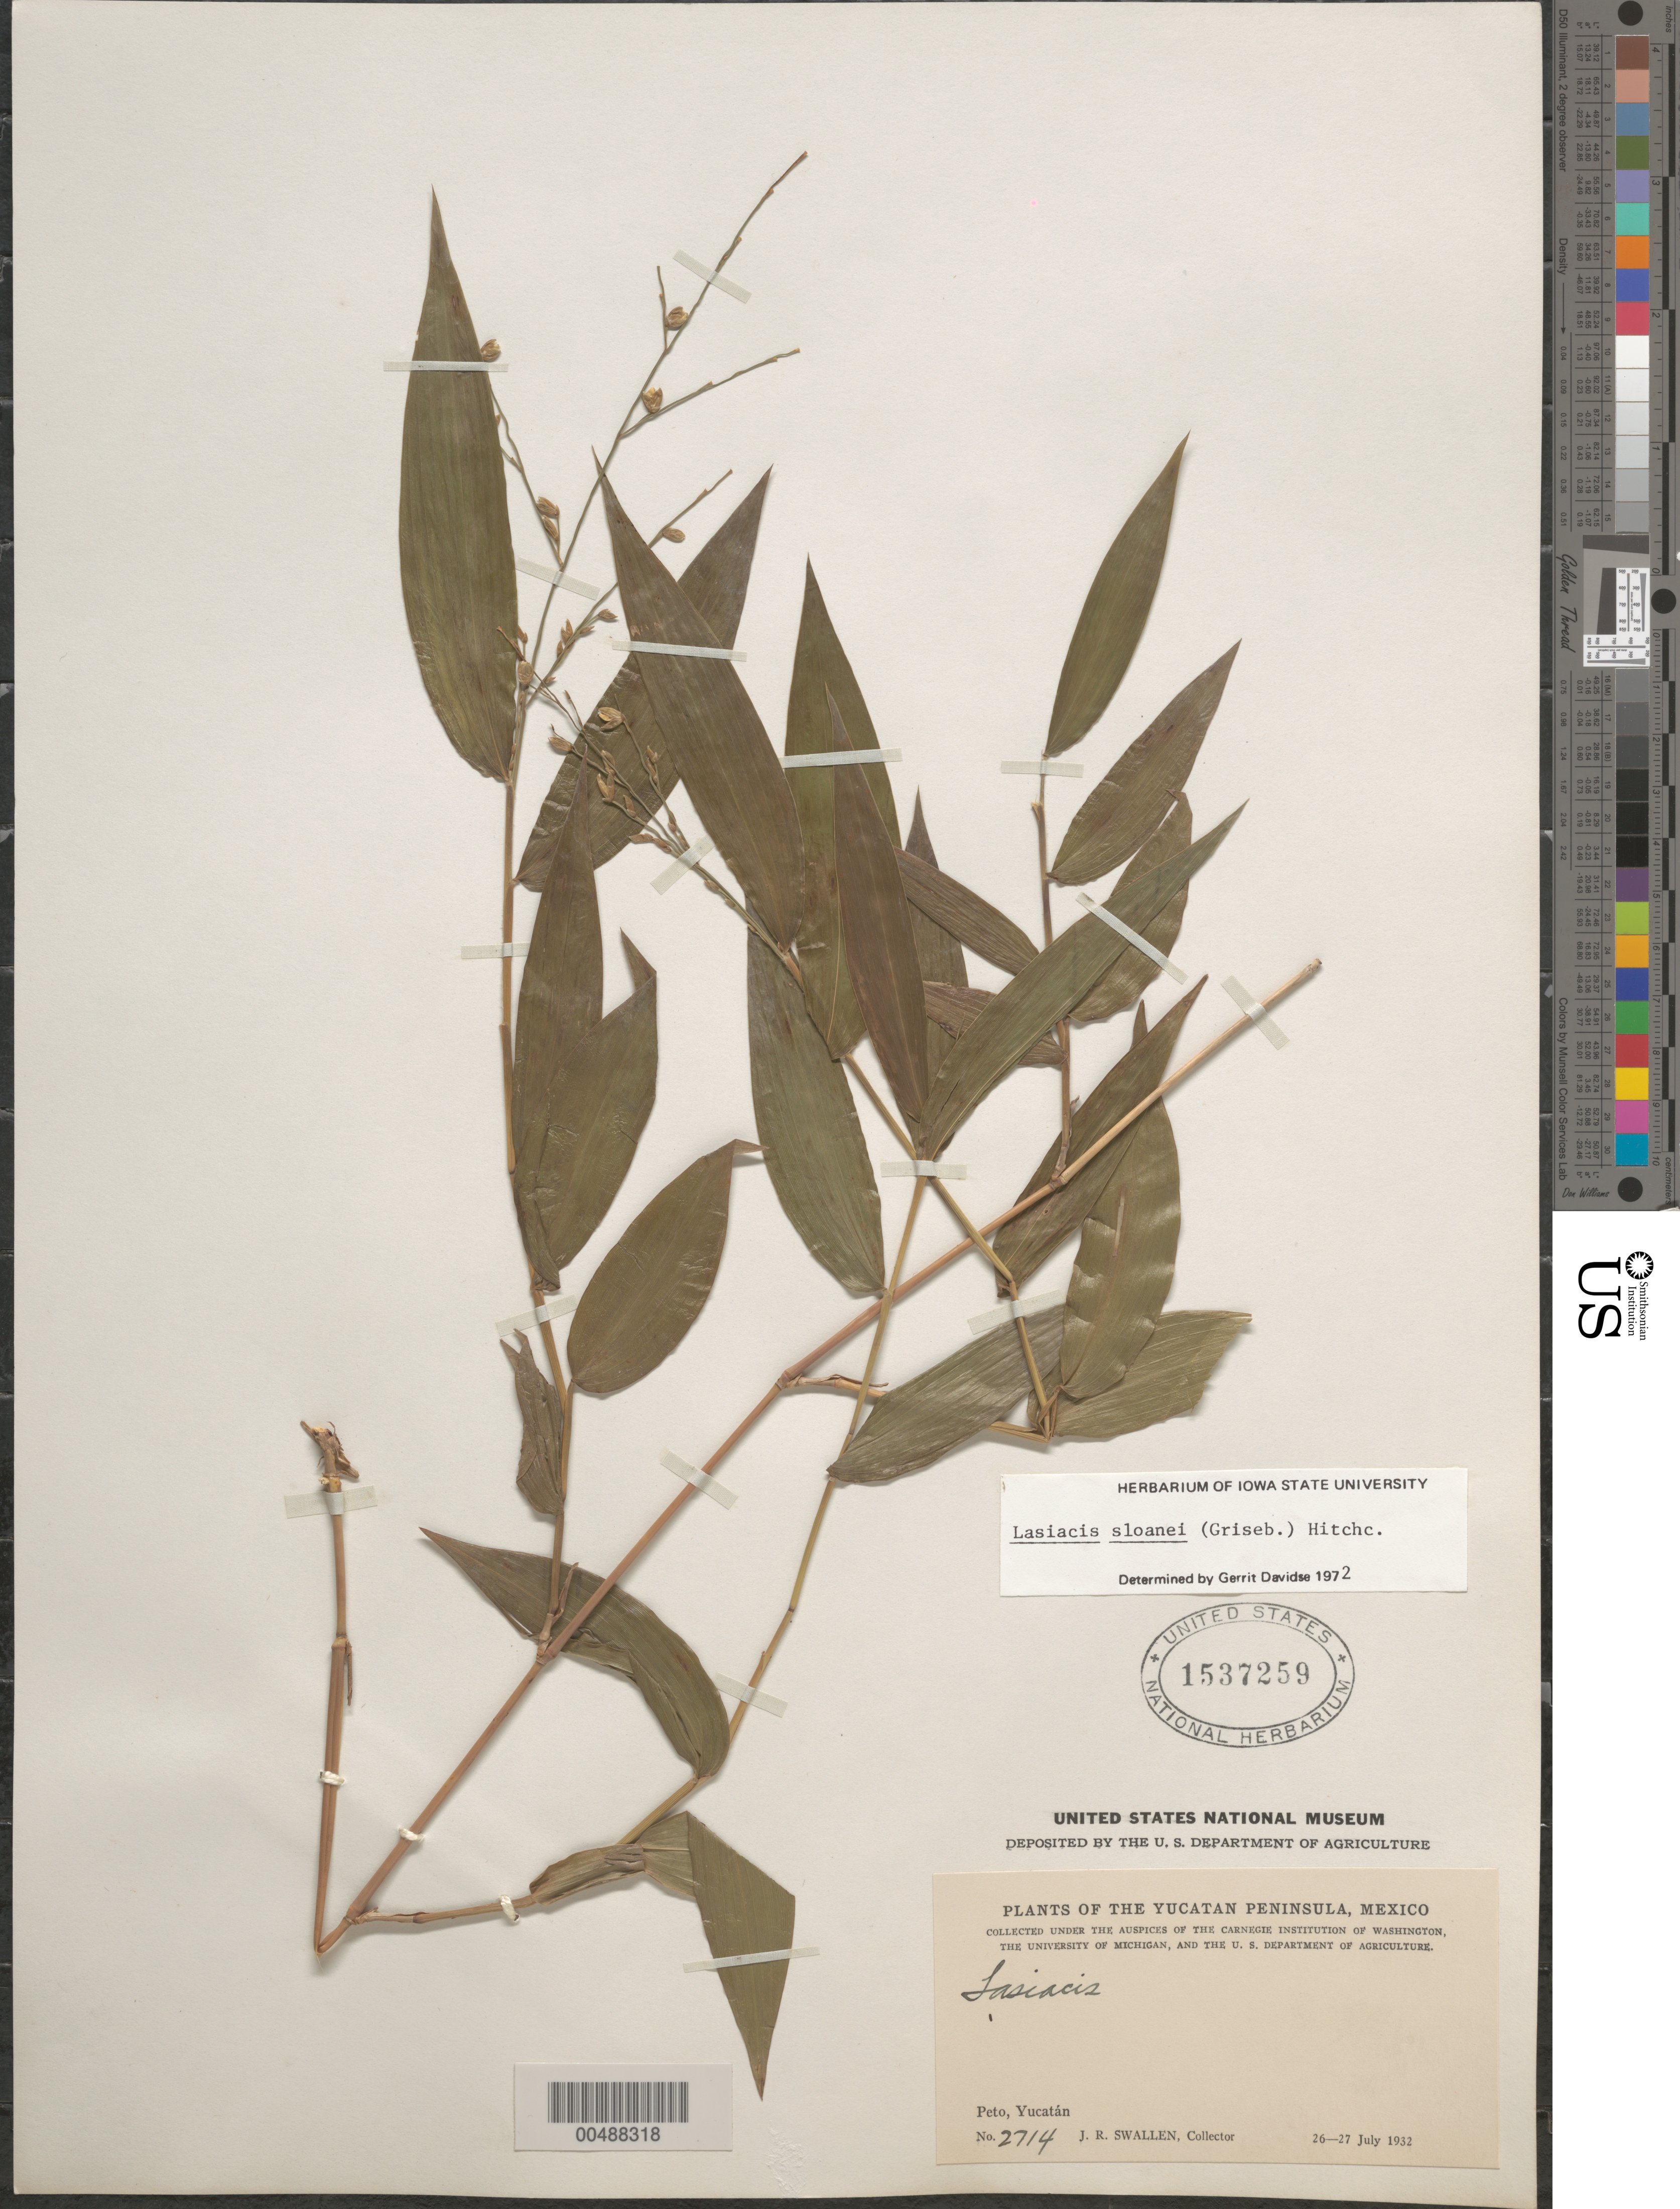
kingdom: Plantae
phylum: Tracheophyta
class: Liliopsida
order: Poales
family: Poaceae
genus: Lasiacis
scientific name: Lasiacis sloanei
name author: (Griseb.) Hitchc.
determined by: Davidse, Gerrit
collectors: J. R. Swallen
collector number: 2714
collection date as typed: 26 Jul 1932 to 27 Jul 1932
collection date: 1932-07-26/1932-07-27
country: Mexico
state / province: Yucatan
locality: Yucatan Peninsula, Peto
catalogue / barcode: US 1537259